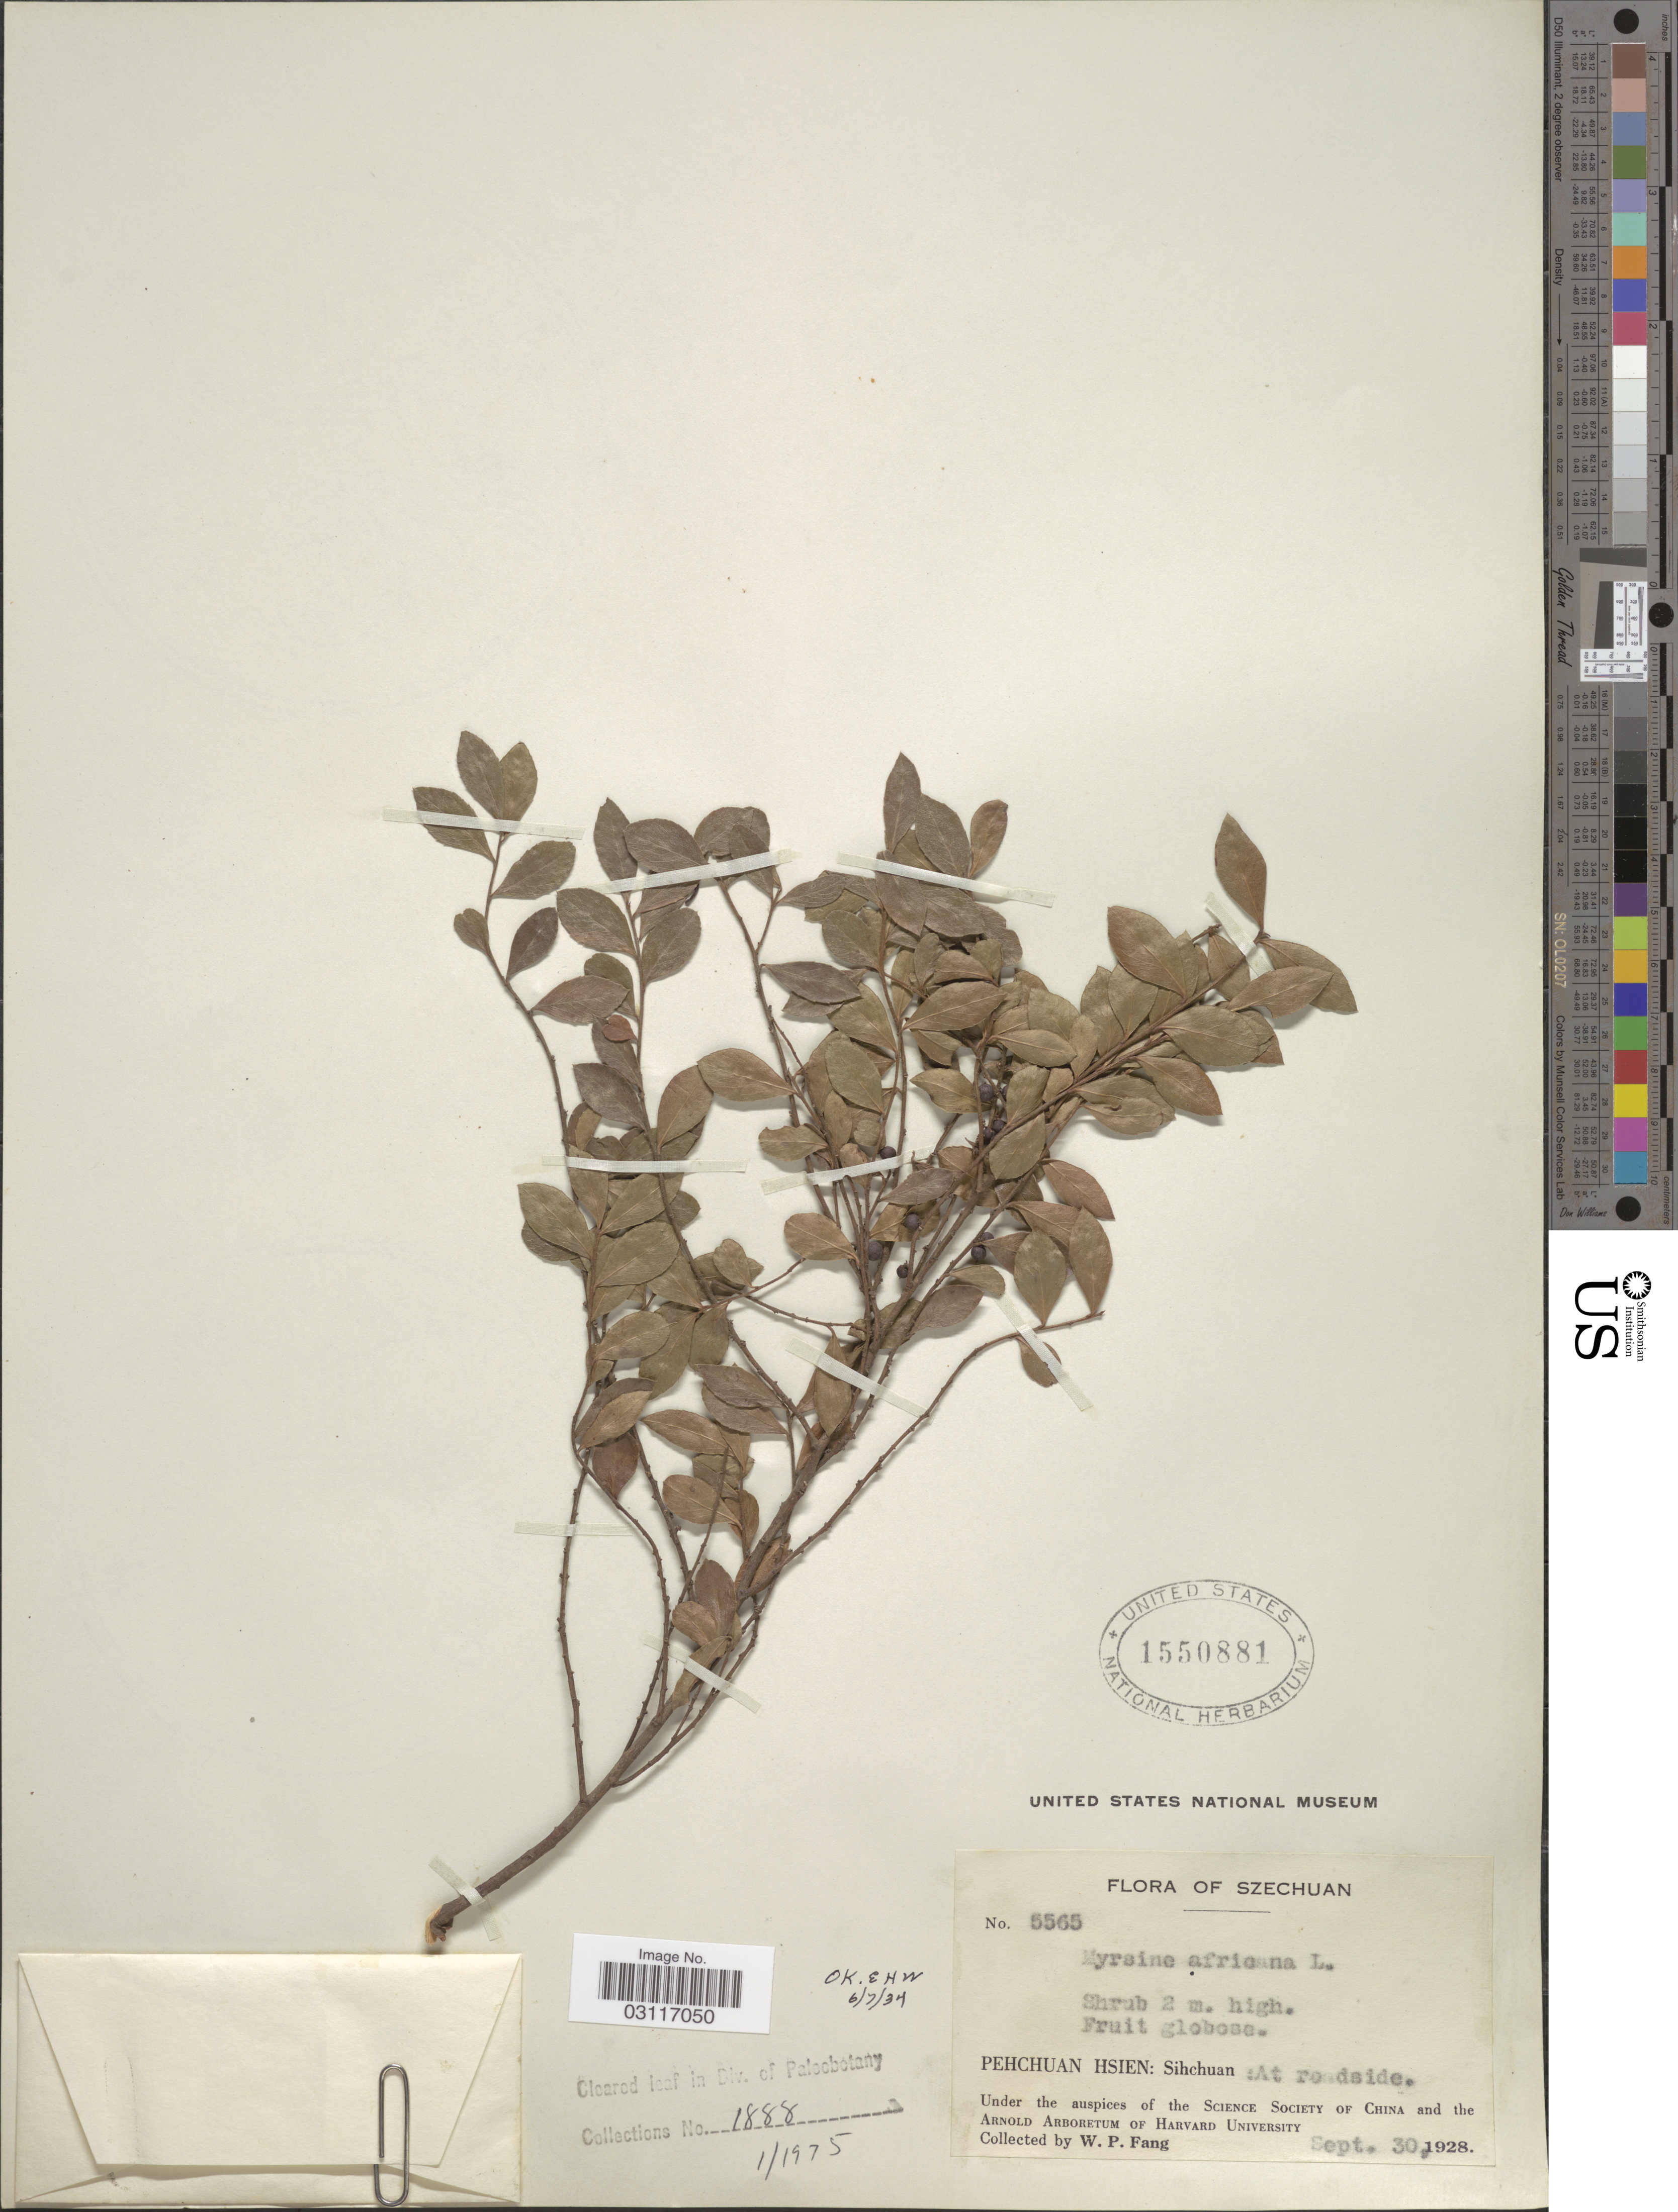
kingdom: Plantae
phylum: Tracheophyta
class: Magnoliopsida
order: Ericales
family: Primulaceae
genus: Myrsine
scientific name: Myrsine africana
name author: L.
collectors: W. P. Fang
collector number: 5565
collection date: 1928-09-30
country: China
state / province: Sichuan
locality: Szechuan. Pehchuan Hsien: Sihchuan: At roadside.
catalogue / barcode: US 1550881